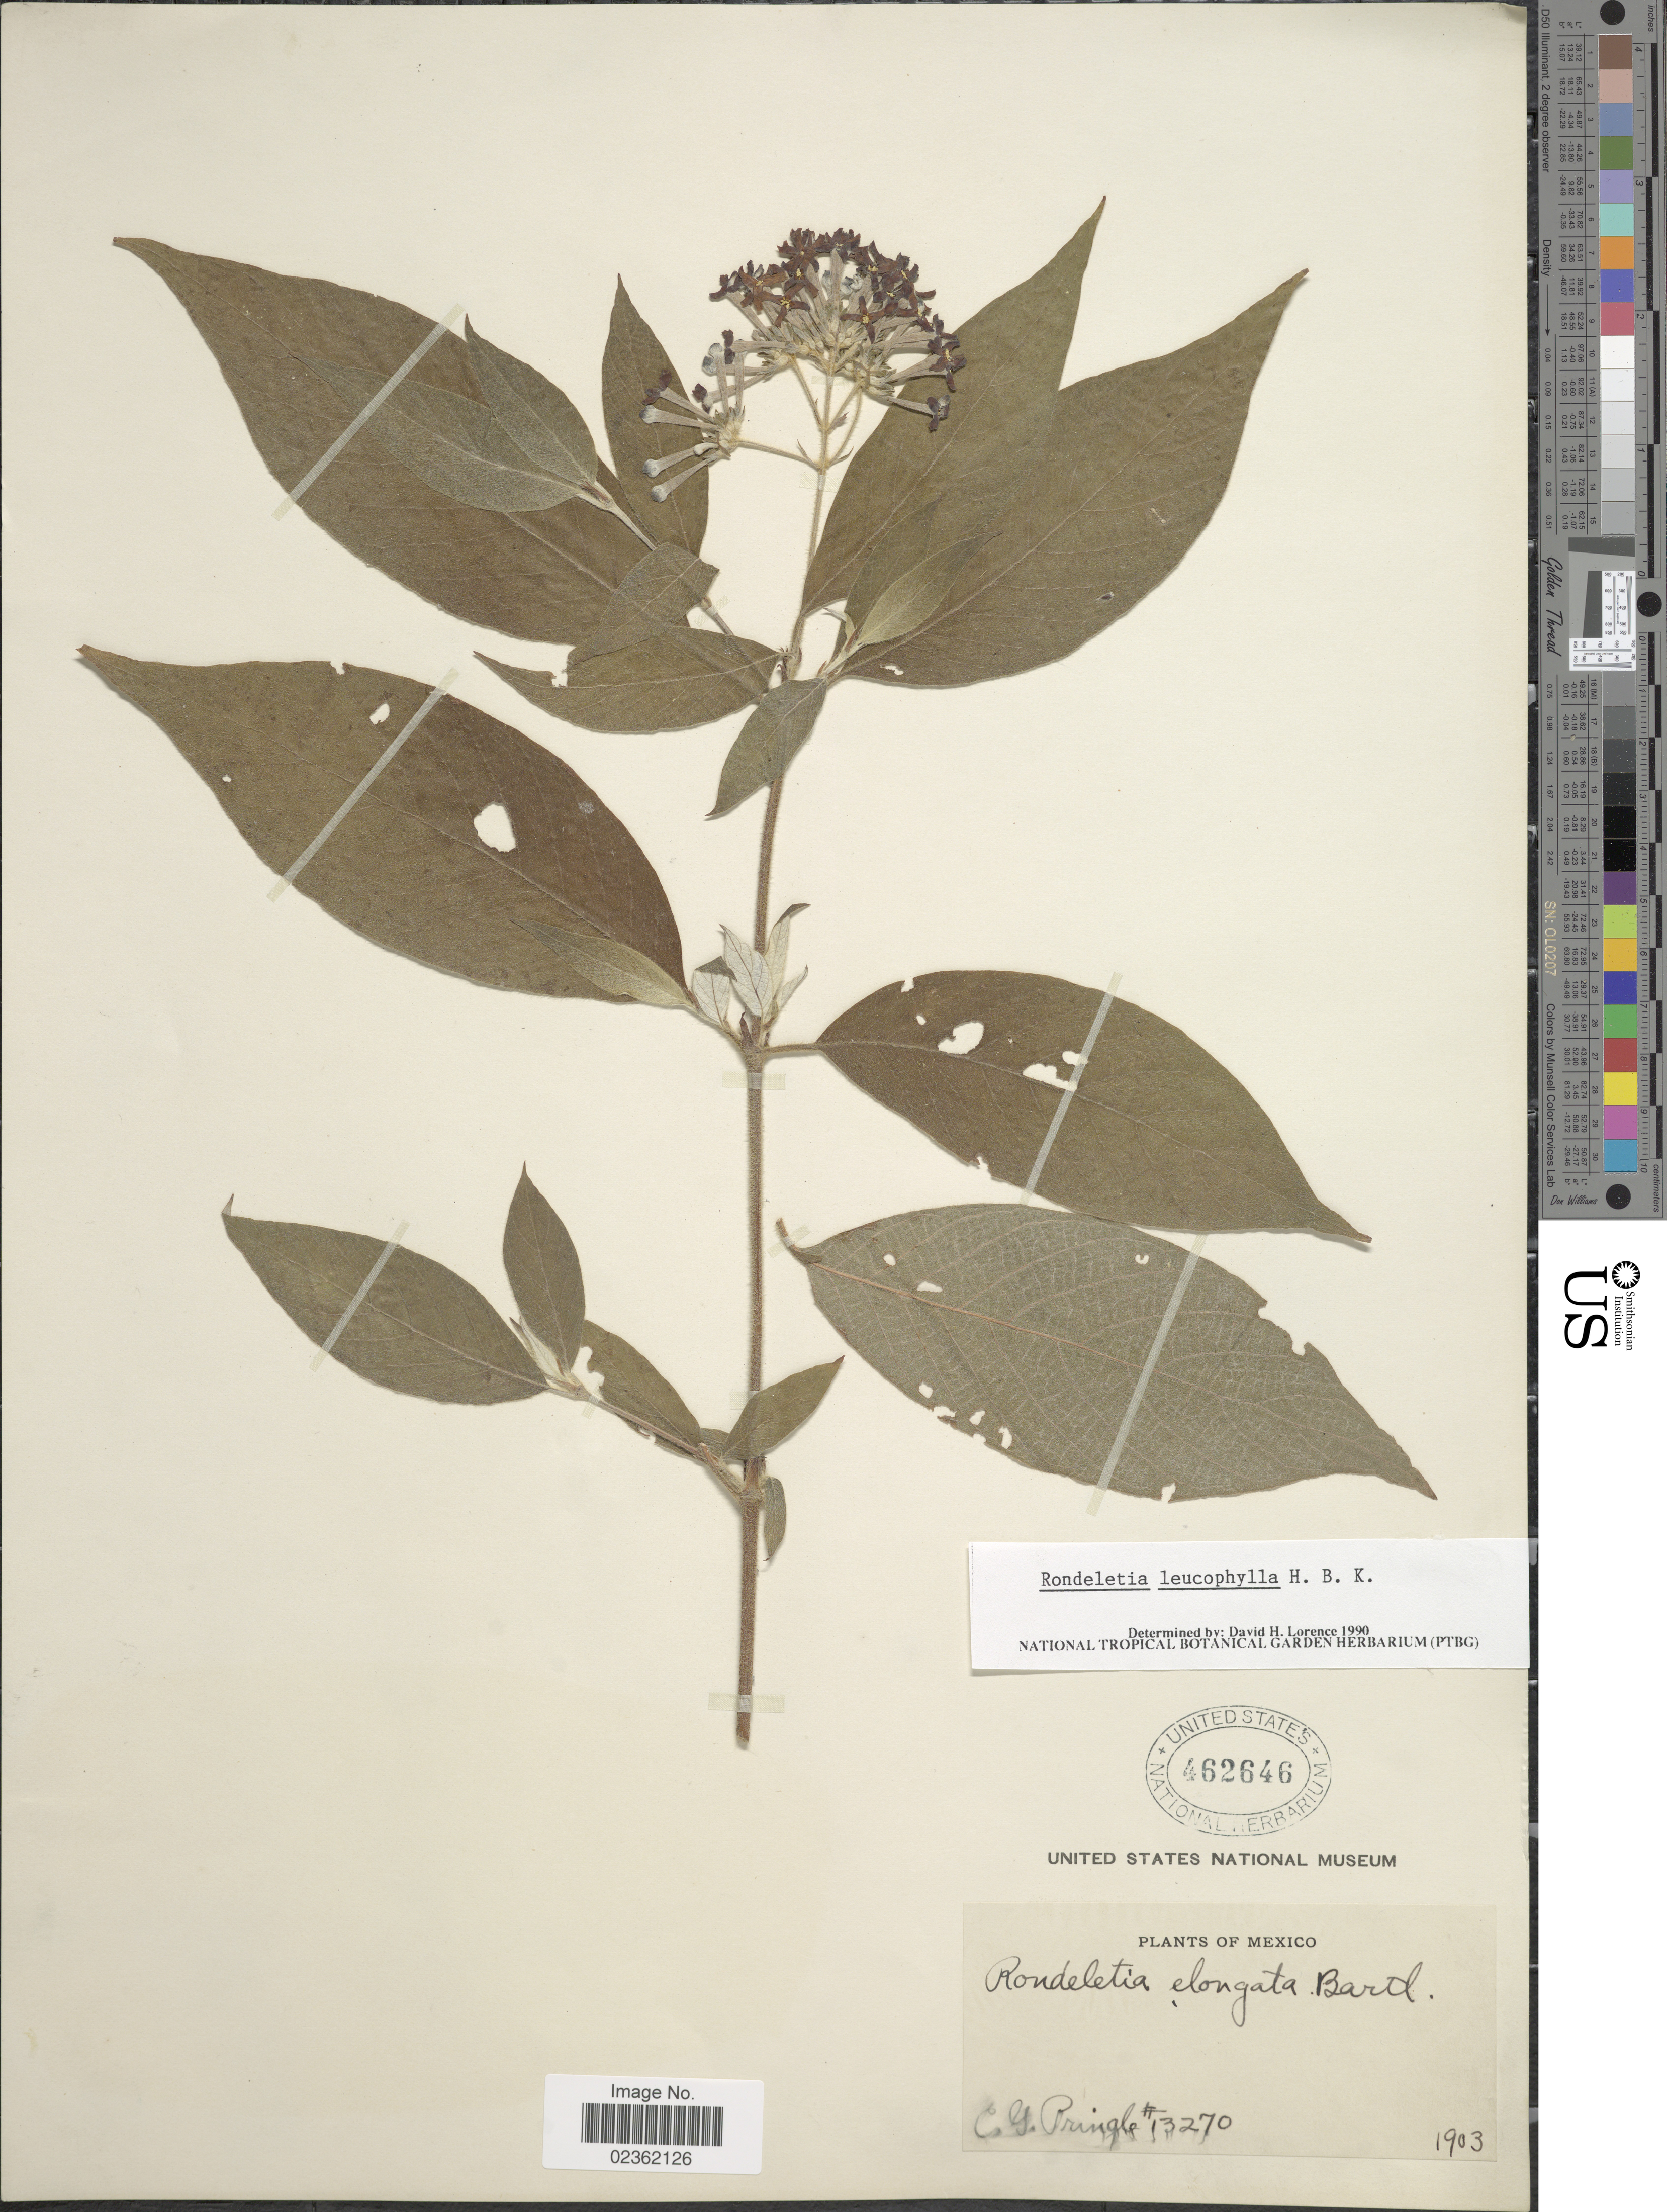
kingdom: Plantae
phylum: Tracheophyta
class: Magnoliopsida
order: Gentianales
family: Rubiaceae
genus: Rondeletia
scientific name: Rondeletia leucophylla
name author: Kunth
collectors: C. G. Pringle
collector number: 13270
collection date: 1903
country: Mexico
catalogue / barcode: US 462646